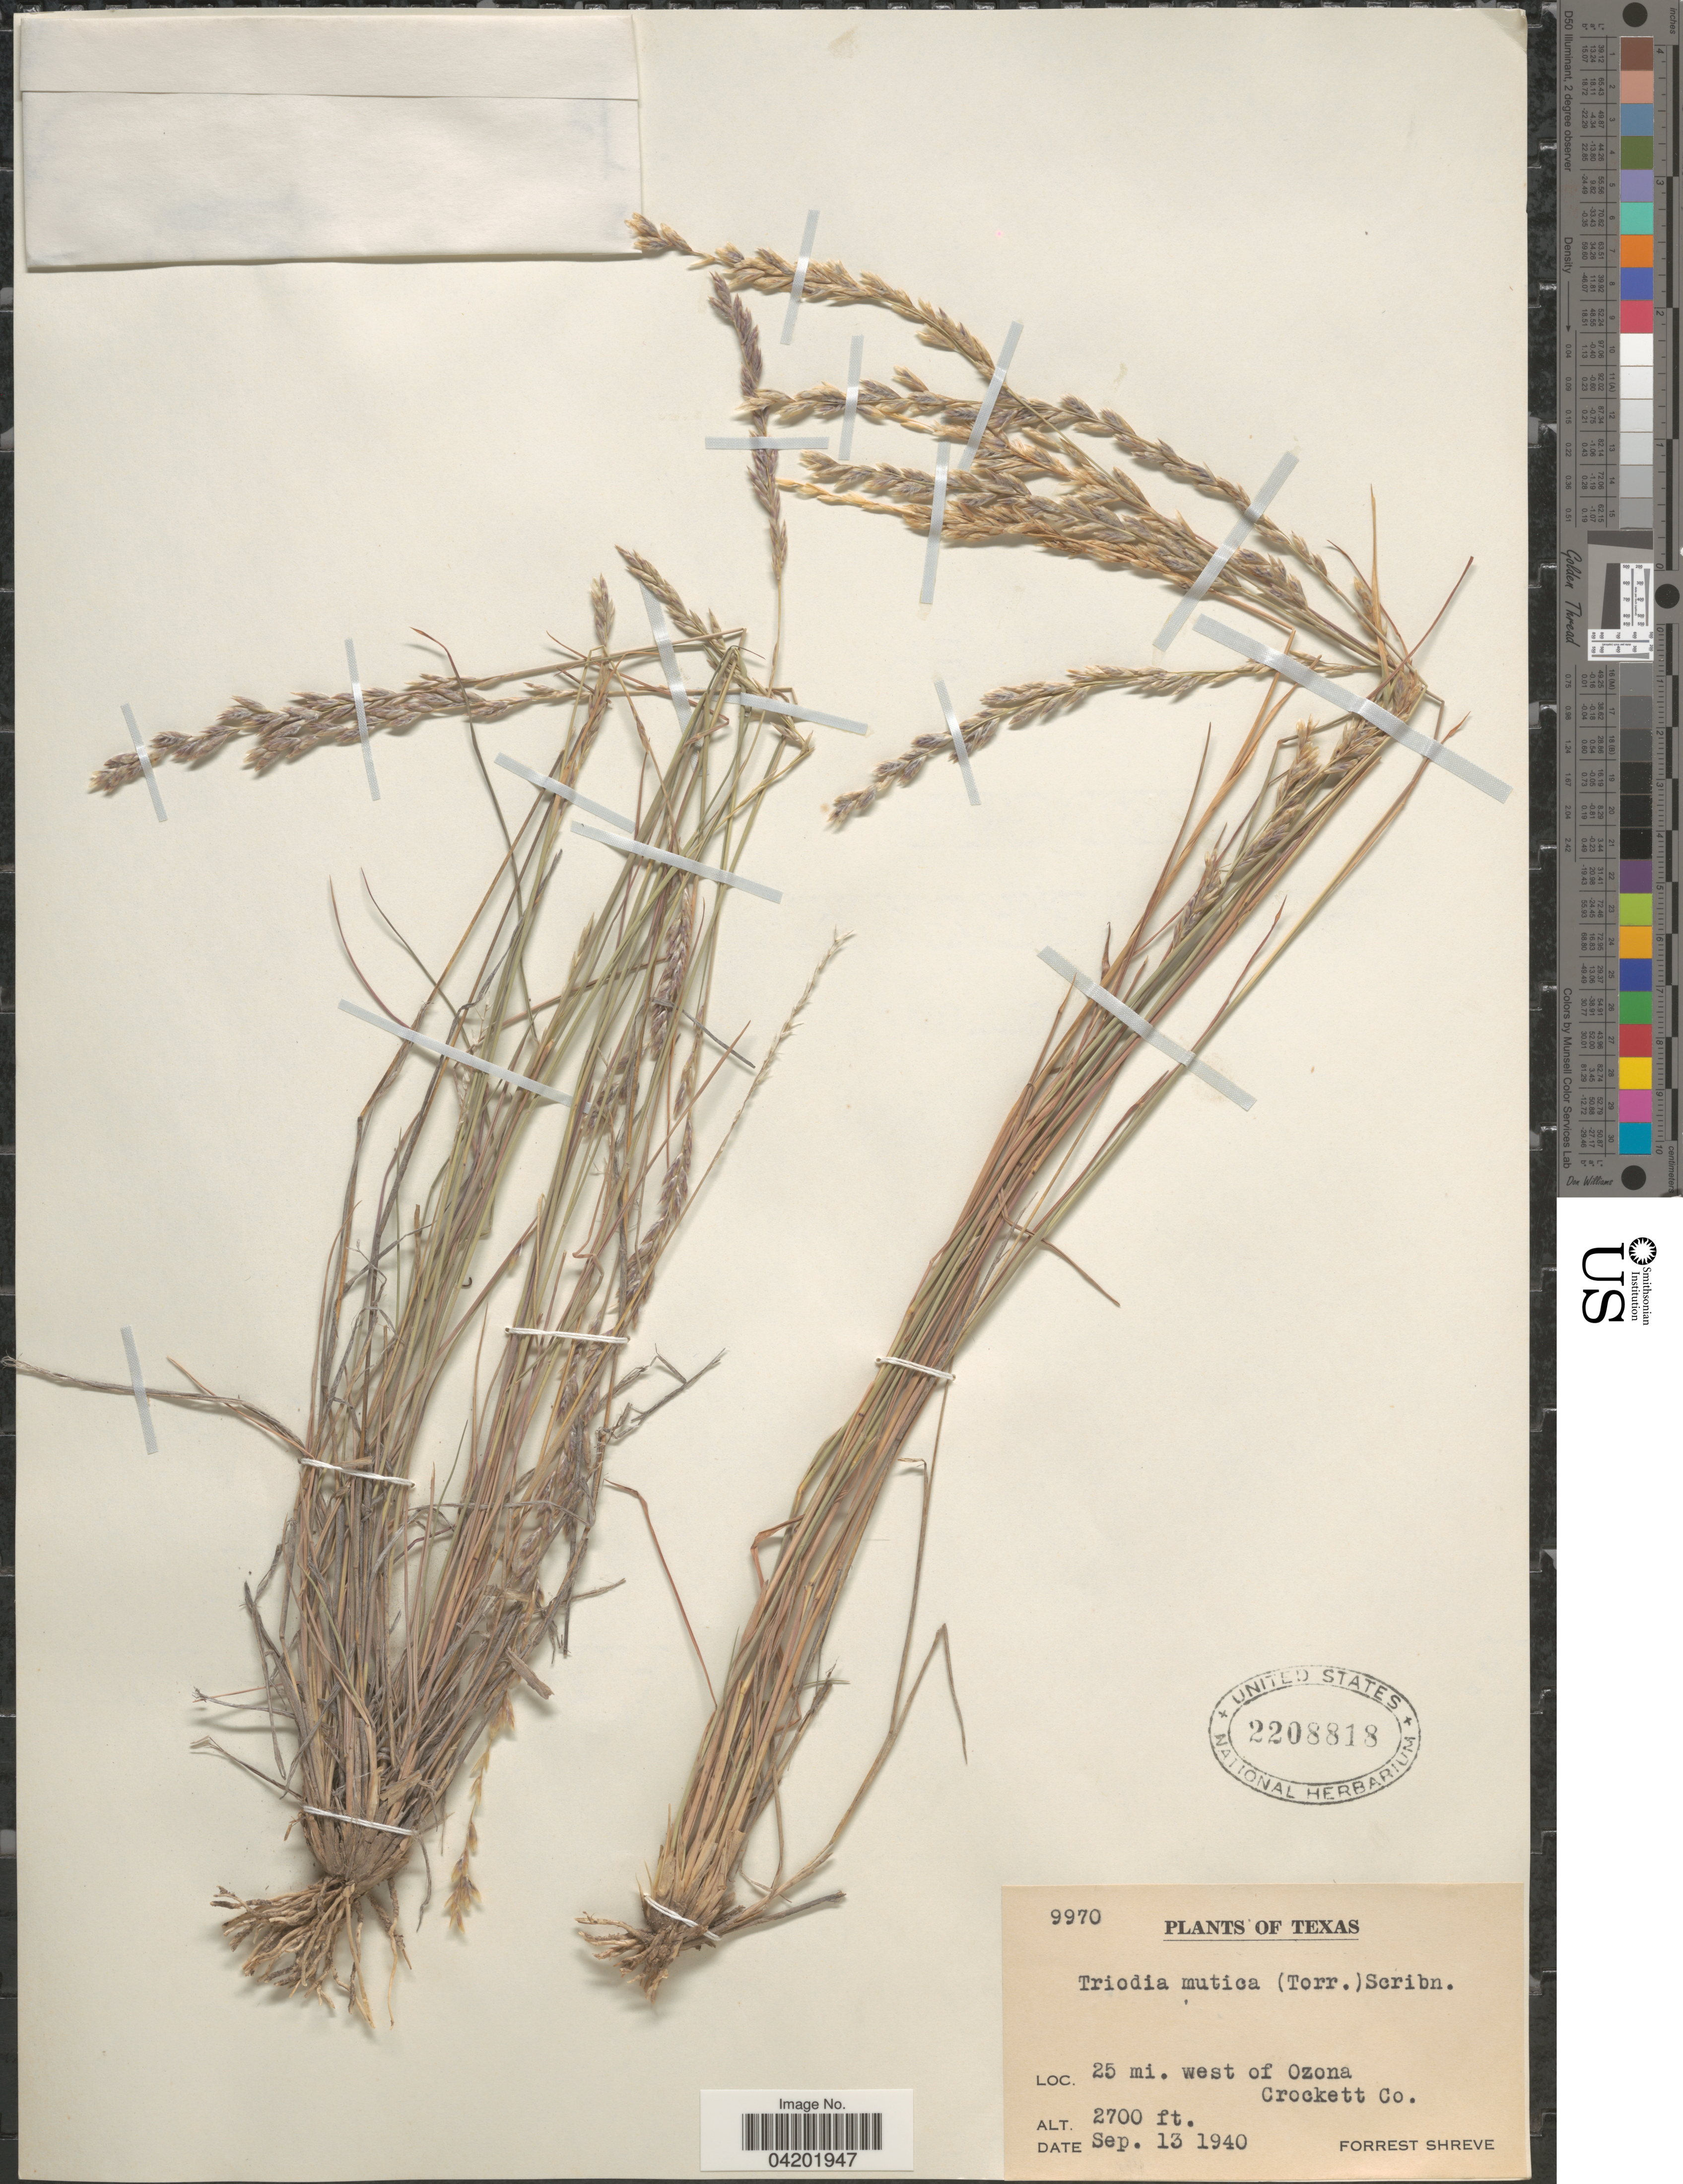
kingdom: Plantae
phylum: Tracheophyta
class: Liliopsida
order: Poales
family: Poaceae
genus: Tridentopsis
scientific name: Tridentopsis mutica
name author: (Torr.) P.M. Peterson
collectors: F. Shreve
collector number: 9970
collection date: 1940-09-13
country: United States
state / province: Texas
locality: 25 mi. west of Ozona. Crockett Co.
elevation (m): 823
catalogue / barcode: US 2208818